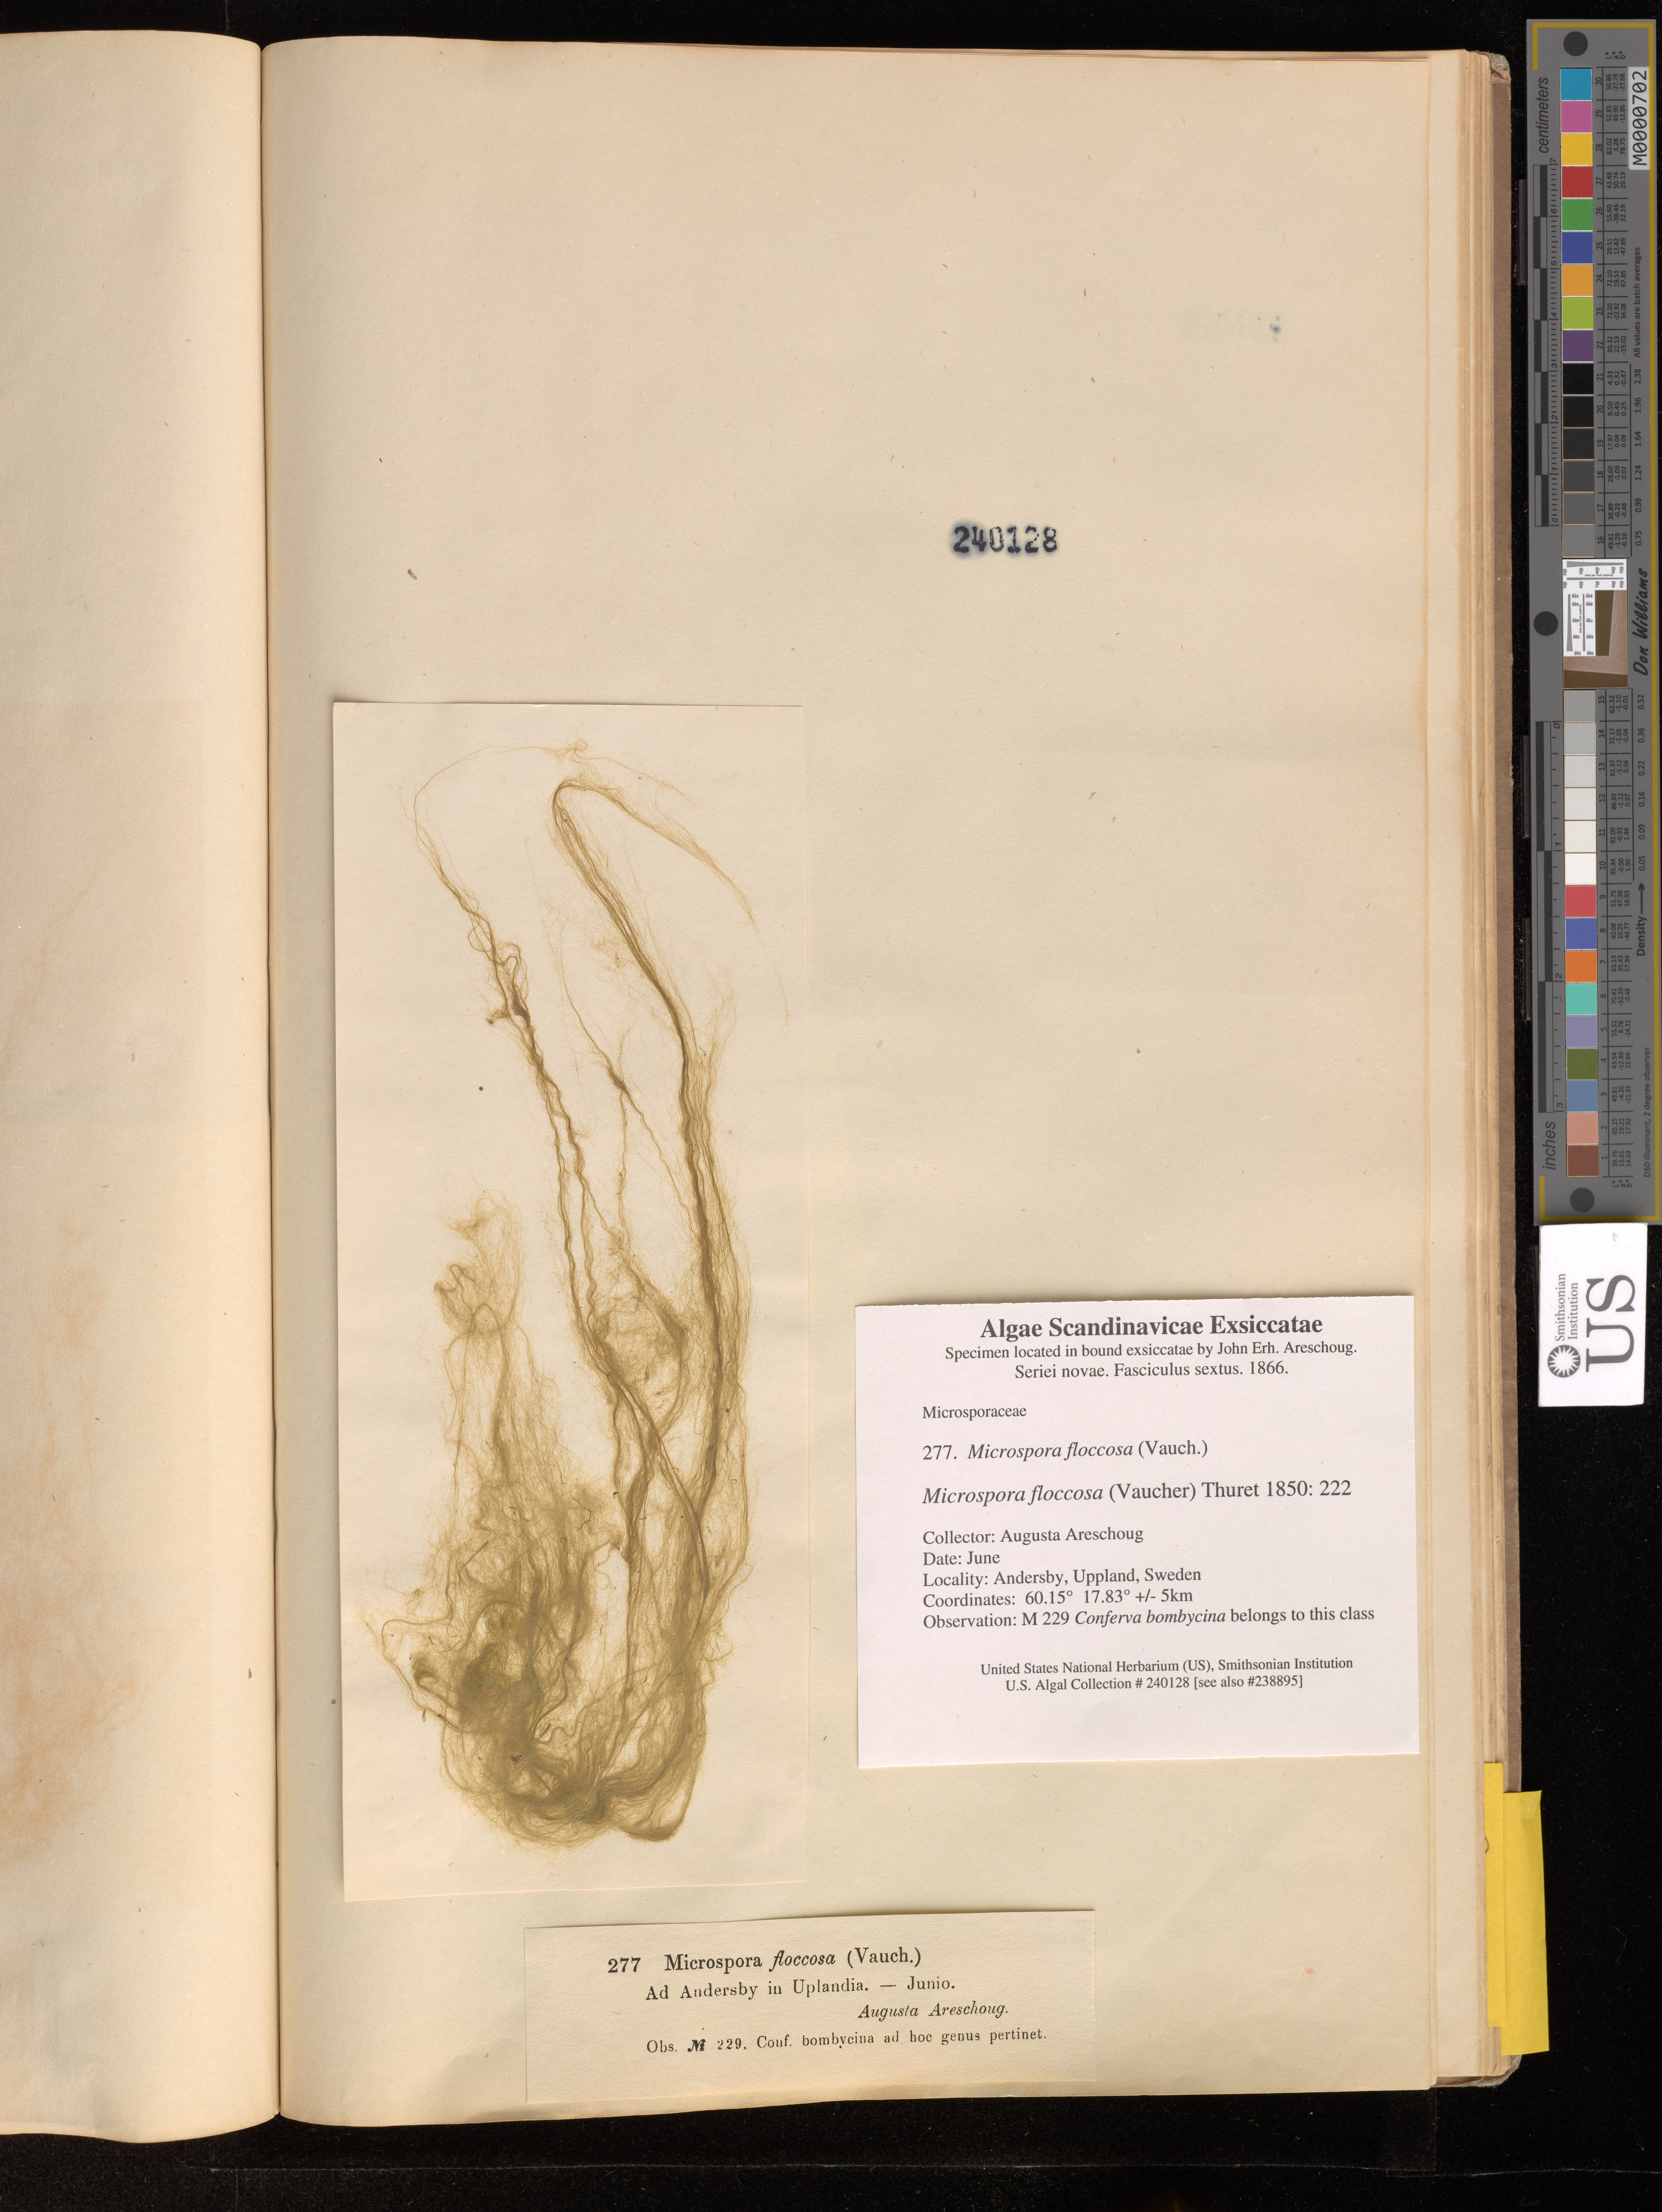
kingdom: Plantae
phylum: Chlorophyta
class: Chlorophyceae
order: Sphaeropleales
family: Microsporaceae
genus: Microspora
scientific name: Microspora floccosa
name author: (Vauch.) Thur.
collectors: A. Areschoug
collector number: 277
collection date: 1866-06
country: Sweden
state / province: Uppsala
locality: Andersby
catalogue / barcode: US 240128